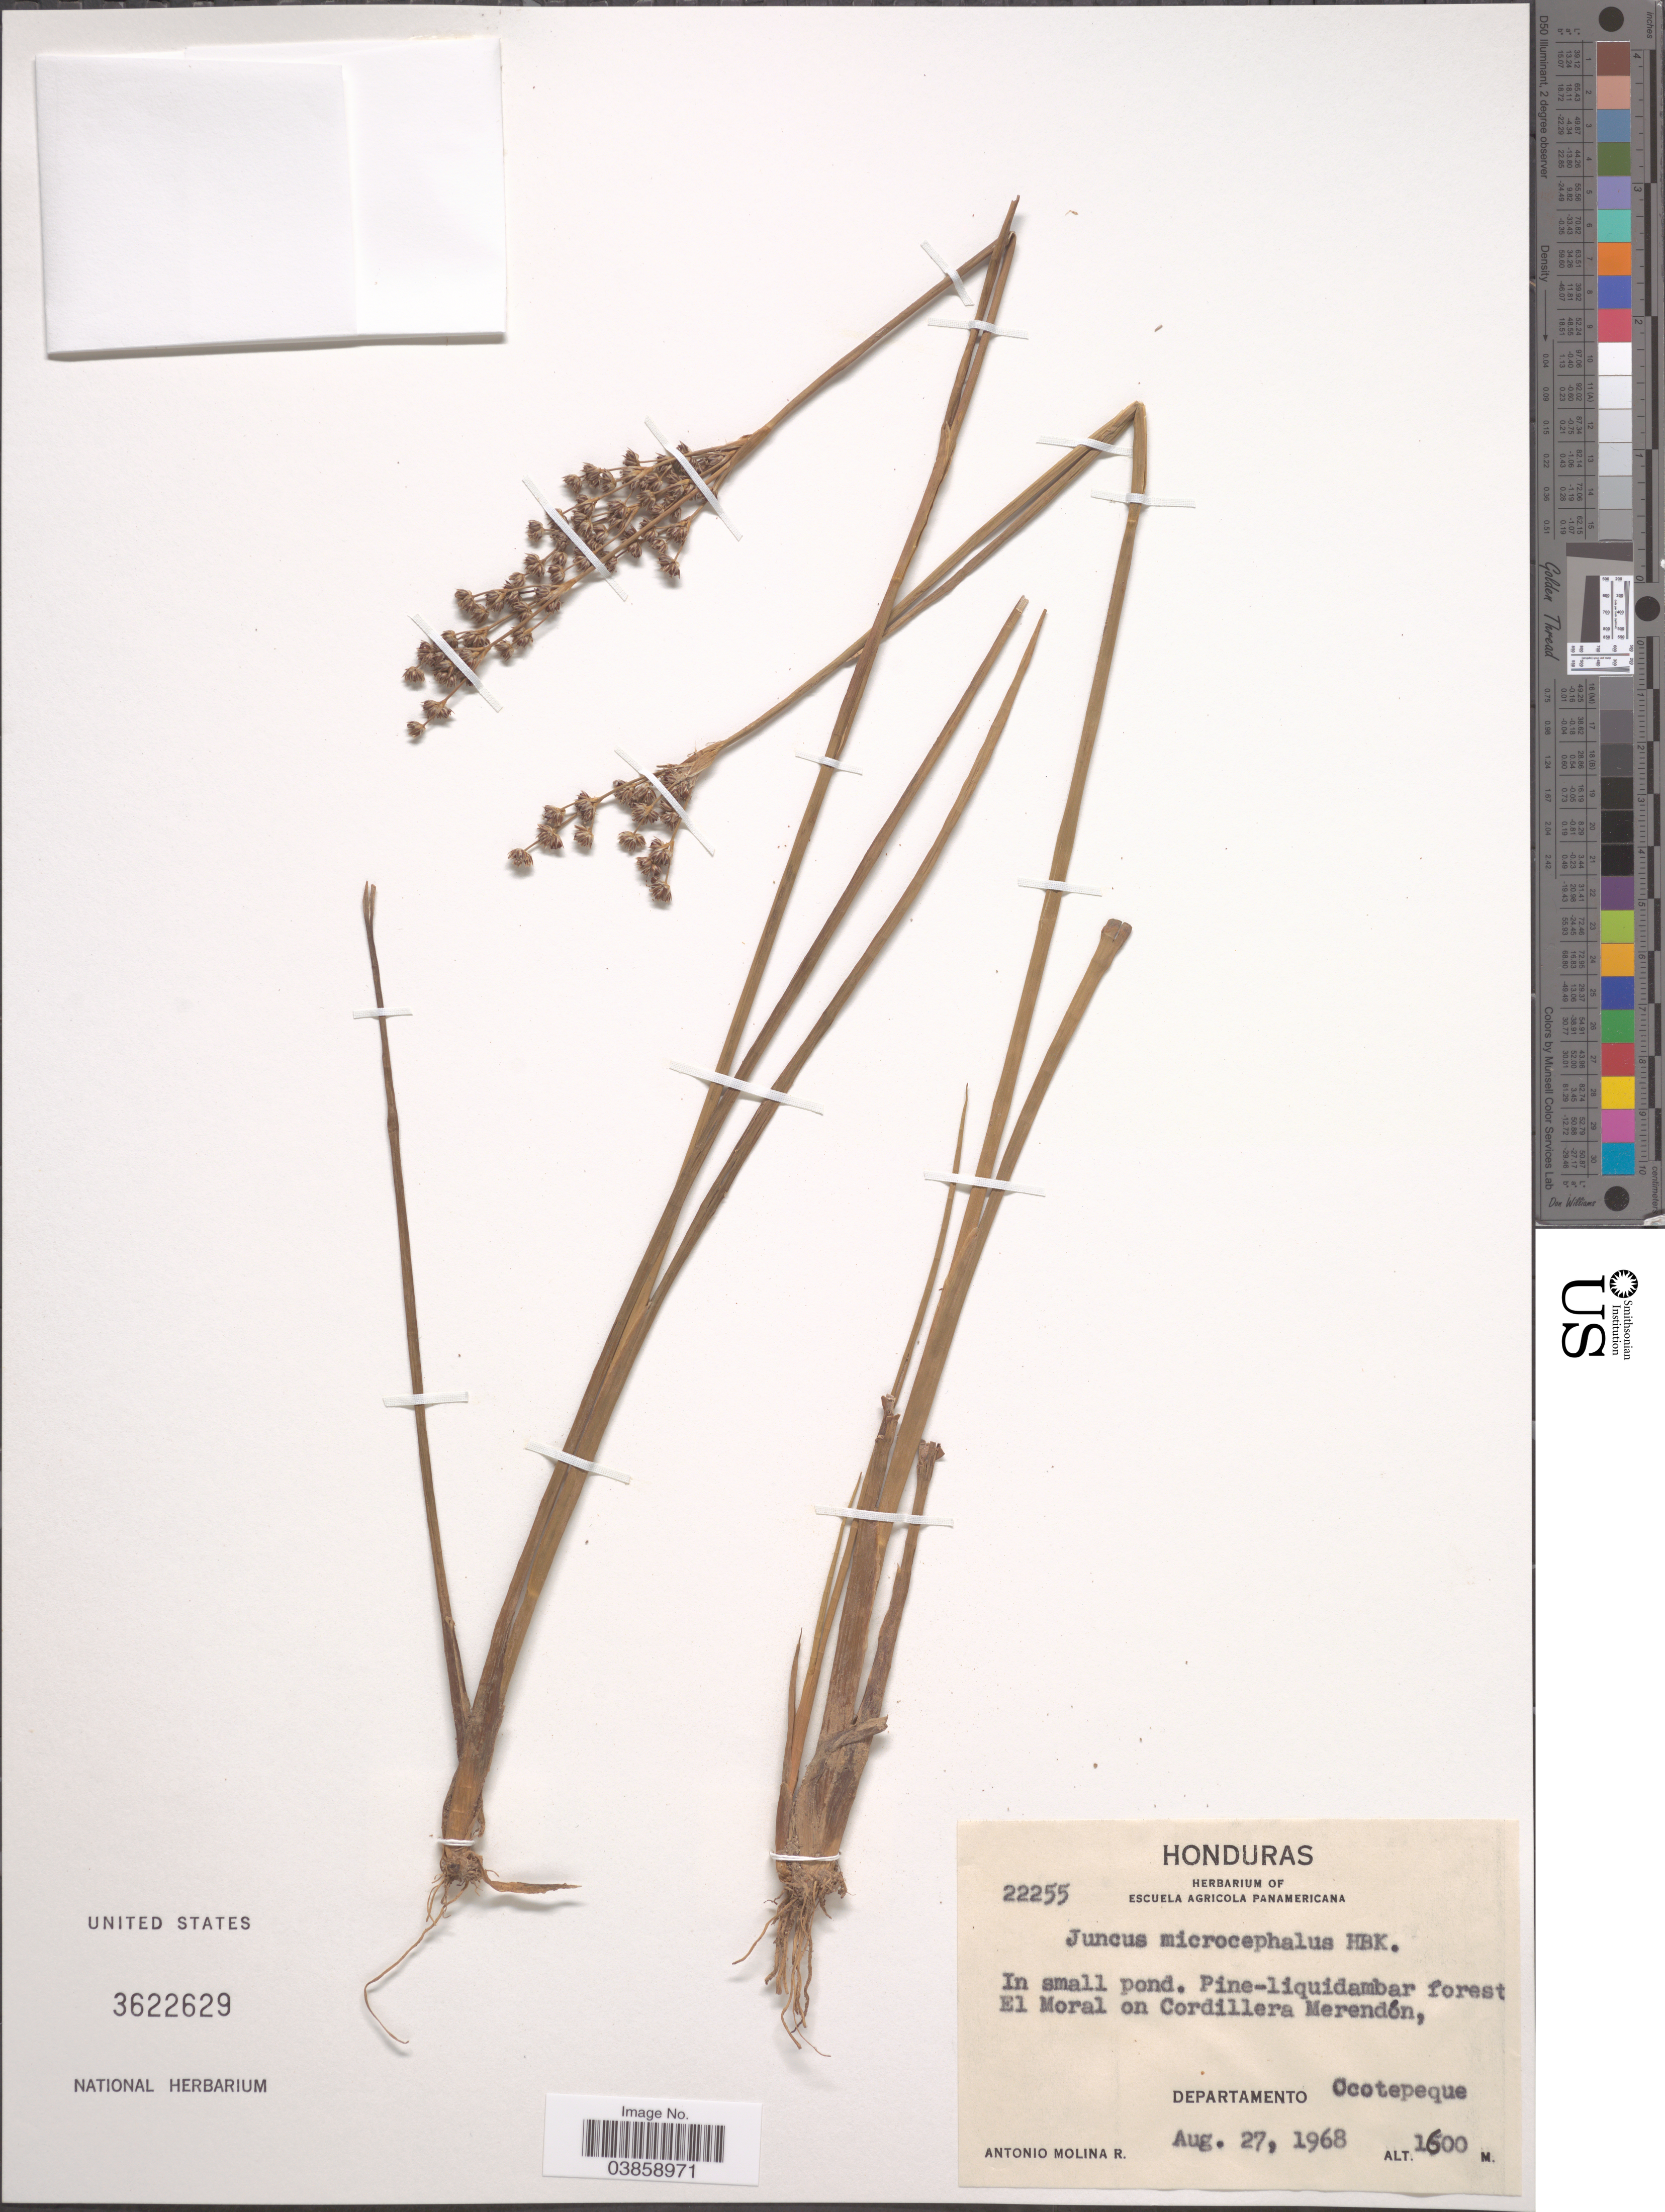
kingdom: Plantae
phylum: Tracheophyta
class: Liliopsida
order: Poales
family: Juncaceae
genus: Juncus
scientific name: Juncus microcephalus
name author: Kunth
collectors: A. Molina R.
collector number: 22255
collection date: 1968-08-27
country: Honduras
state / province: Ocotepeque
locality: El Moral on Cordillera Merendón, Departamento Ocotepeque.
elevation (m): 1600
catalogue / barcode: US 3622629